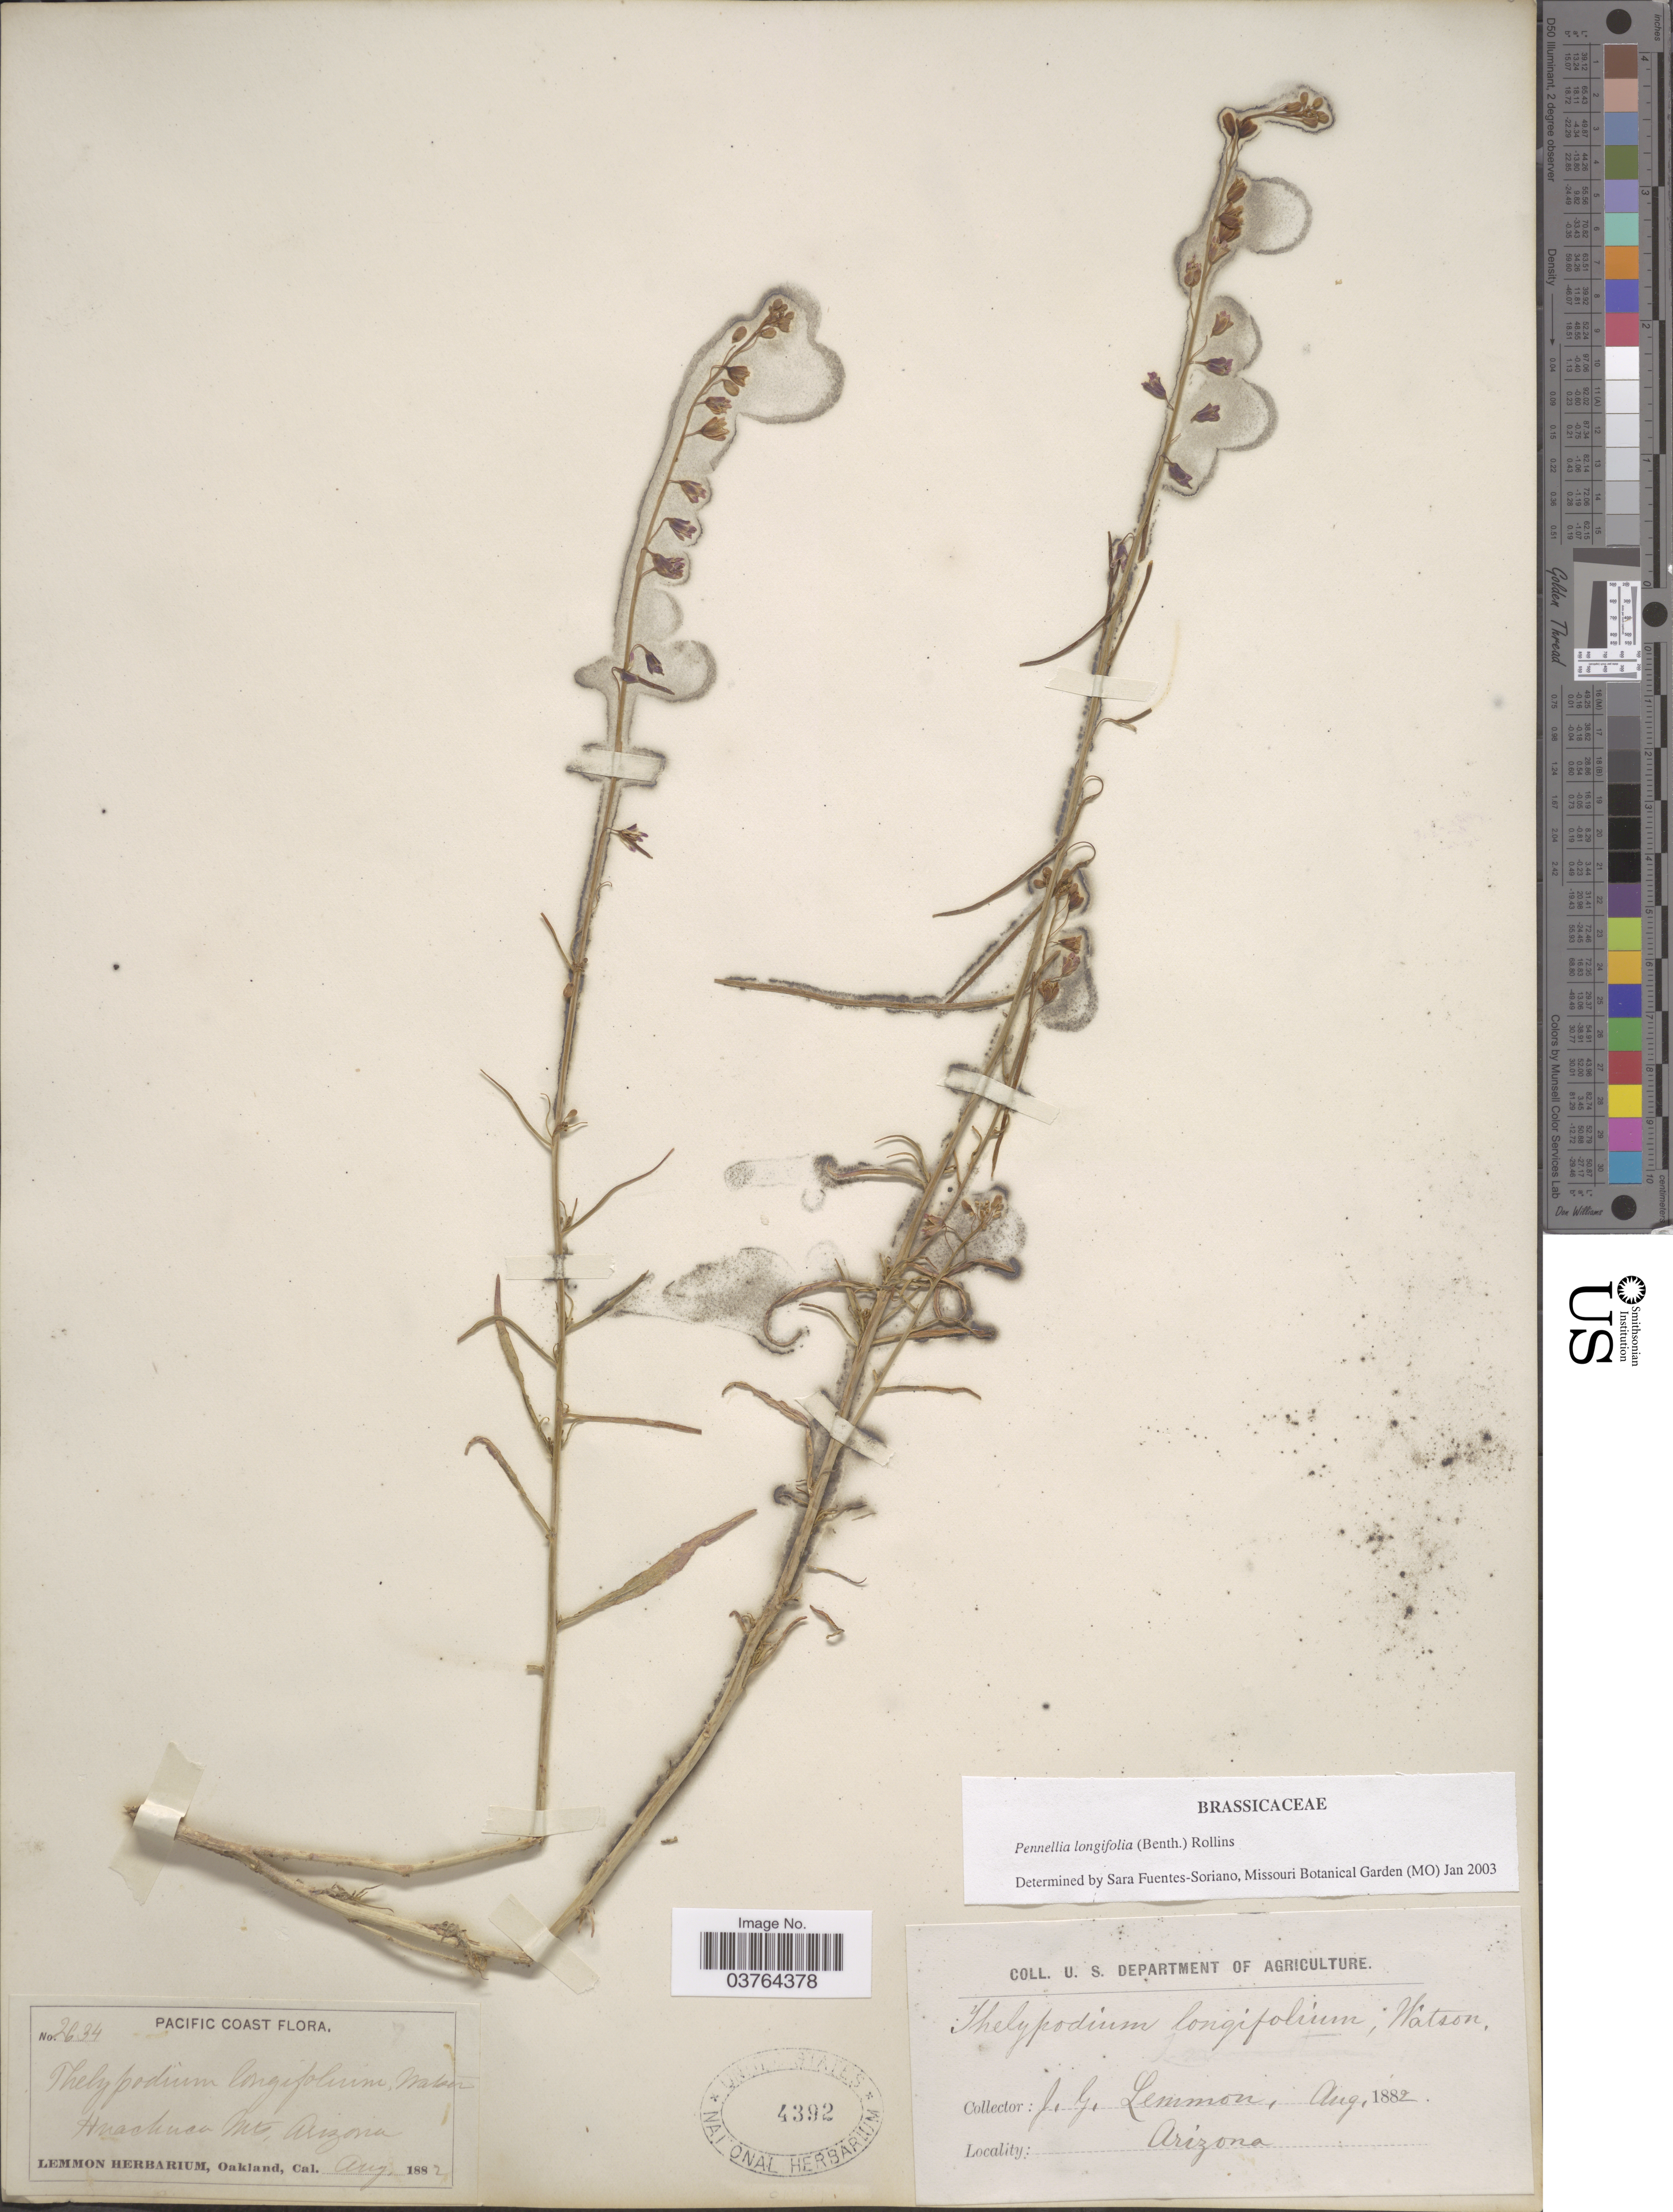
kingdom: Plantae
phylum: Tracheophyta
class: Magnoliopsida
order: Brassicales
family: Brassicaceae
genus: Pennellia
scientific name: Pennellia longifolia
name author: (Benth.) Rollins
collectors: J. Lemmon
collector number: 2634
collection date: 1882-08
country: United States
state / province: Arizona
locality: Pacific Coast. Huachuca Mts.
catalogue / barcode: US 4392